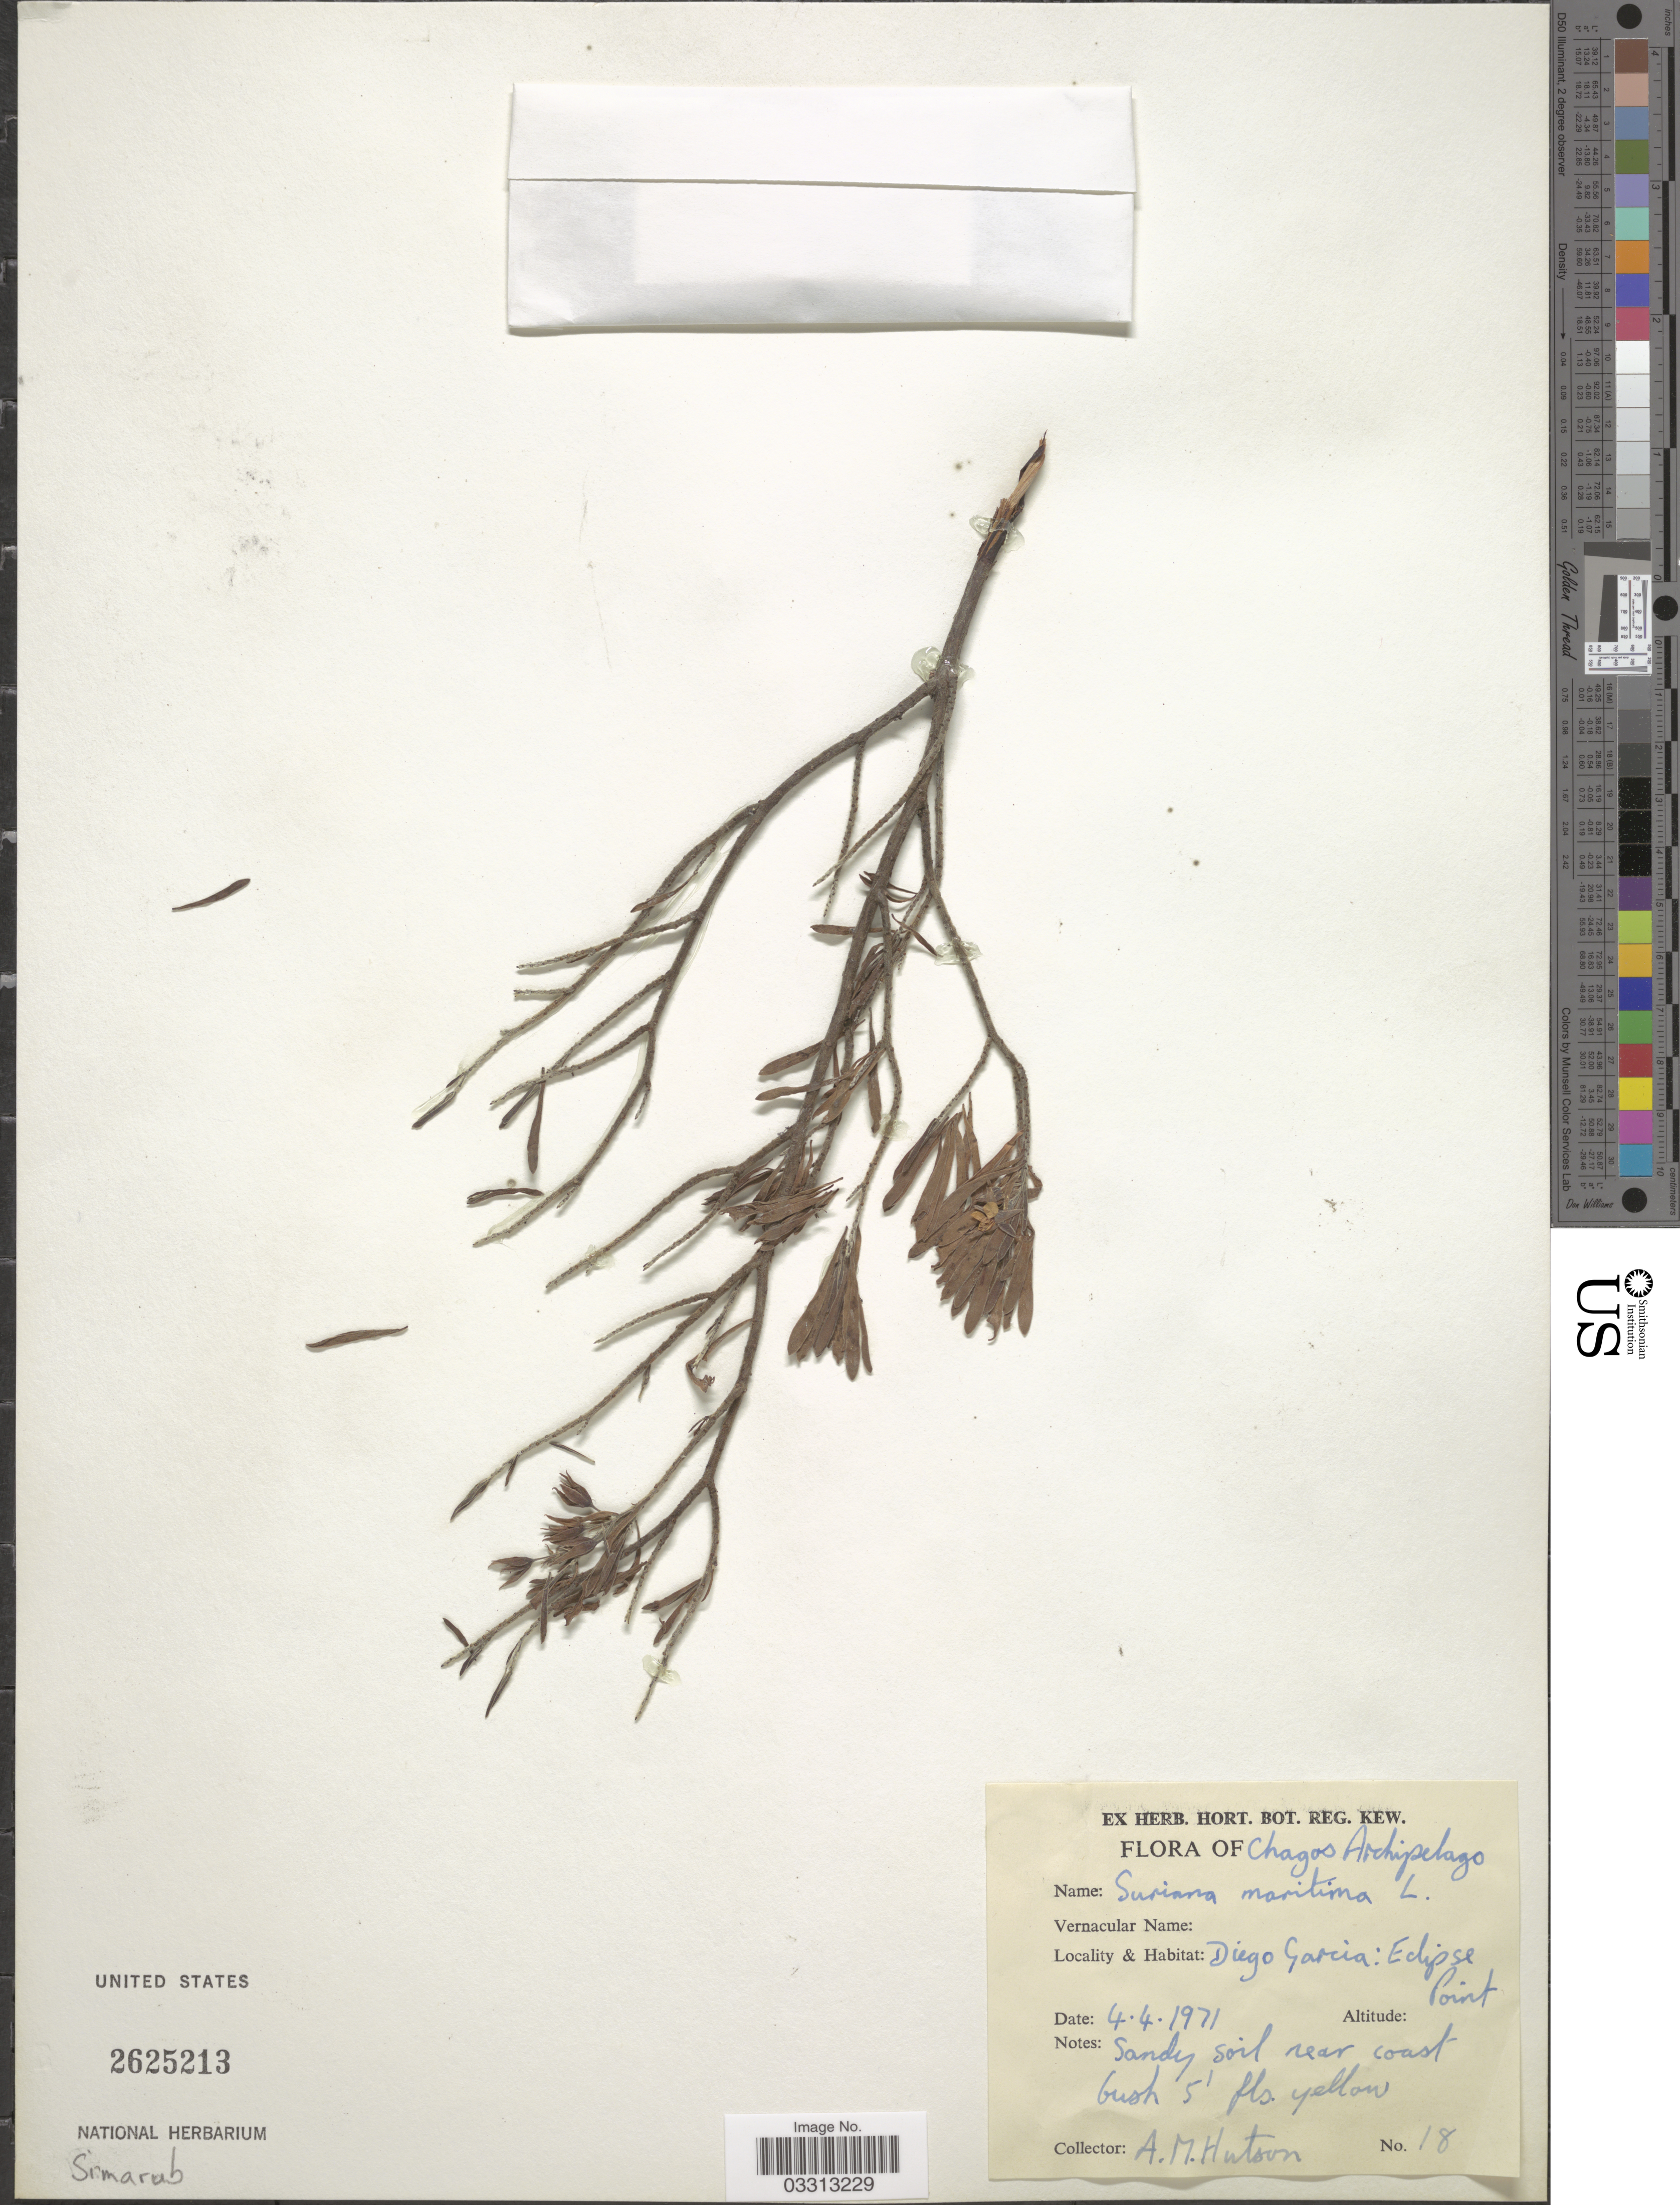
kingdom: Plantae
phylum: Tracheophyta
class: Magnoliopsida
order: Fabales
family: Surianaceae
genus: Suriana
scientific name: Suriana maritima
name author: L.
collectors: A. Hutson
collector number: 18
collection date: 1971-04-04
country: British Indian Ocean Territory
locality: Chagos Archipelago. Diego Garcia: Eclipse Point.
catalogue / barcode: US 2625213